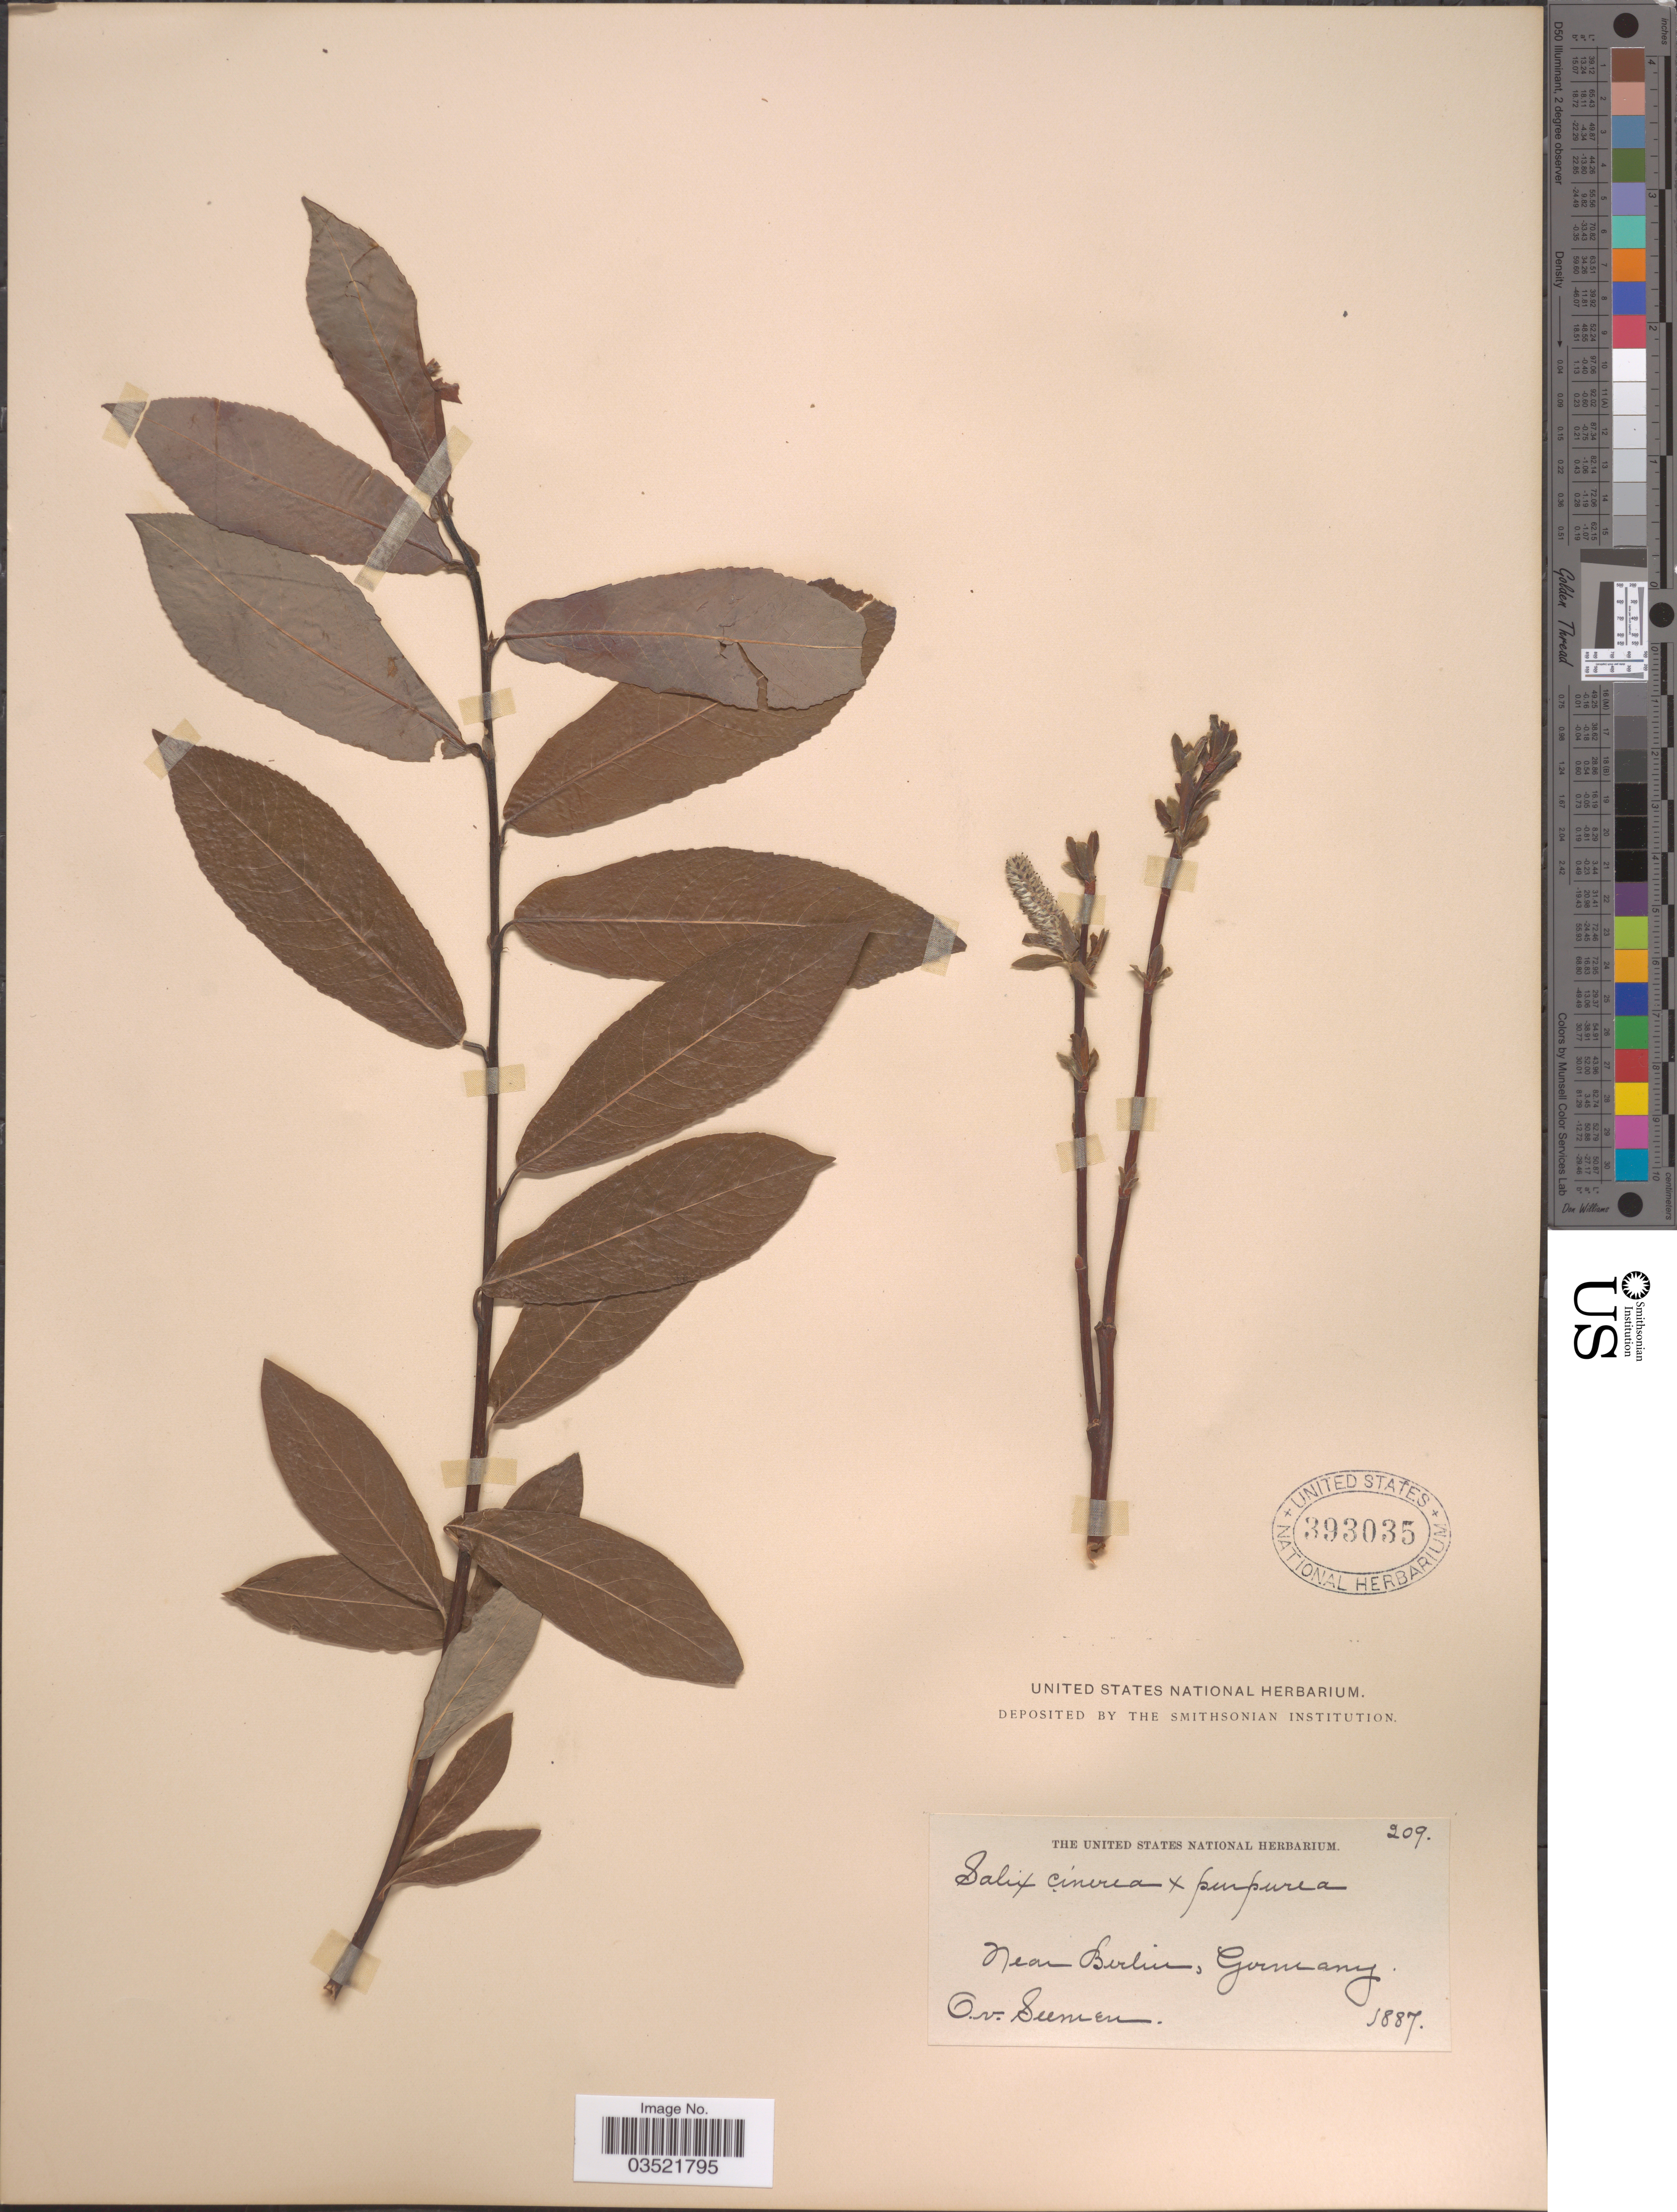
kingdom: Plantae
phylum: Tracheophyta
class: Magnoliopsida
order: Malpighiales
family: Salicaceae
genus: Salix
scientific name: Salix cinerea x S. purpurea L.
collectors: K. O. von Seemen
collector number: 209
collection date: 1887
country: Germany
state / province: Berlin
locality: Near Berlin.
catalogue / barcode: US 393035